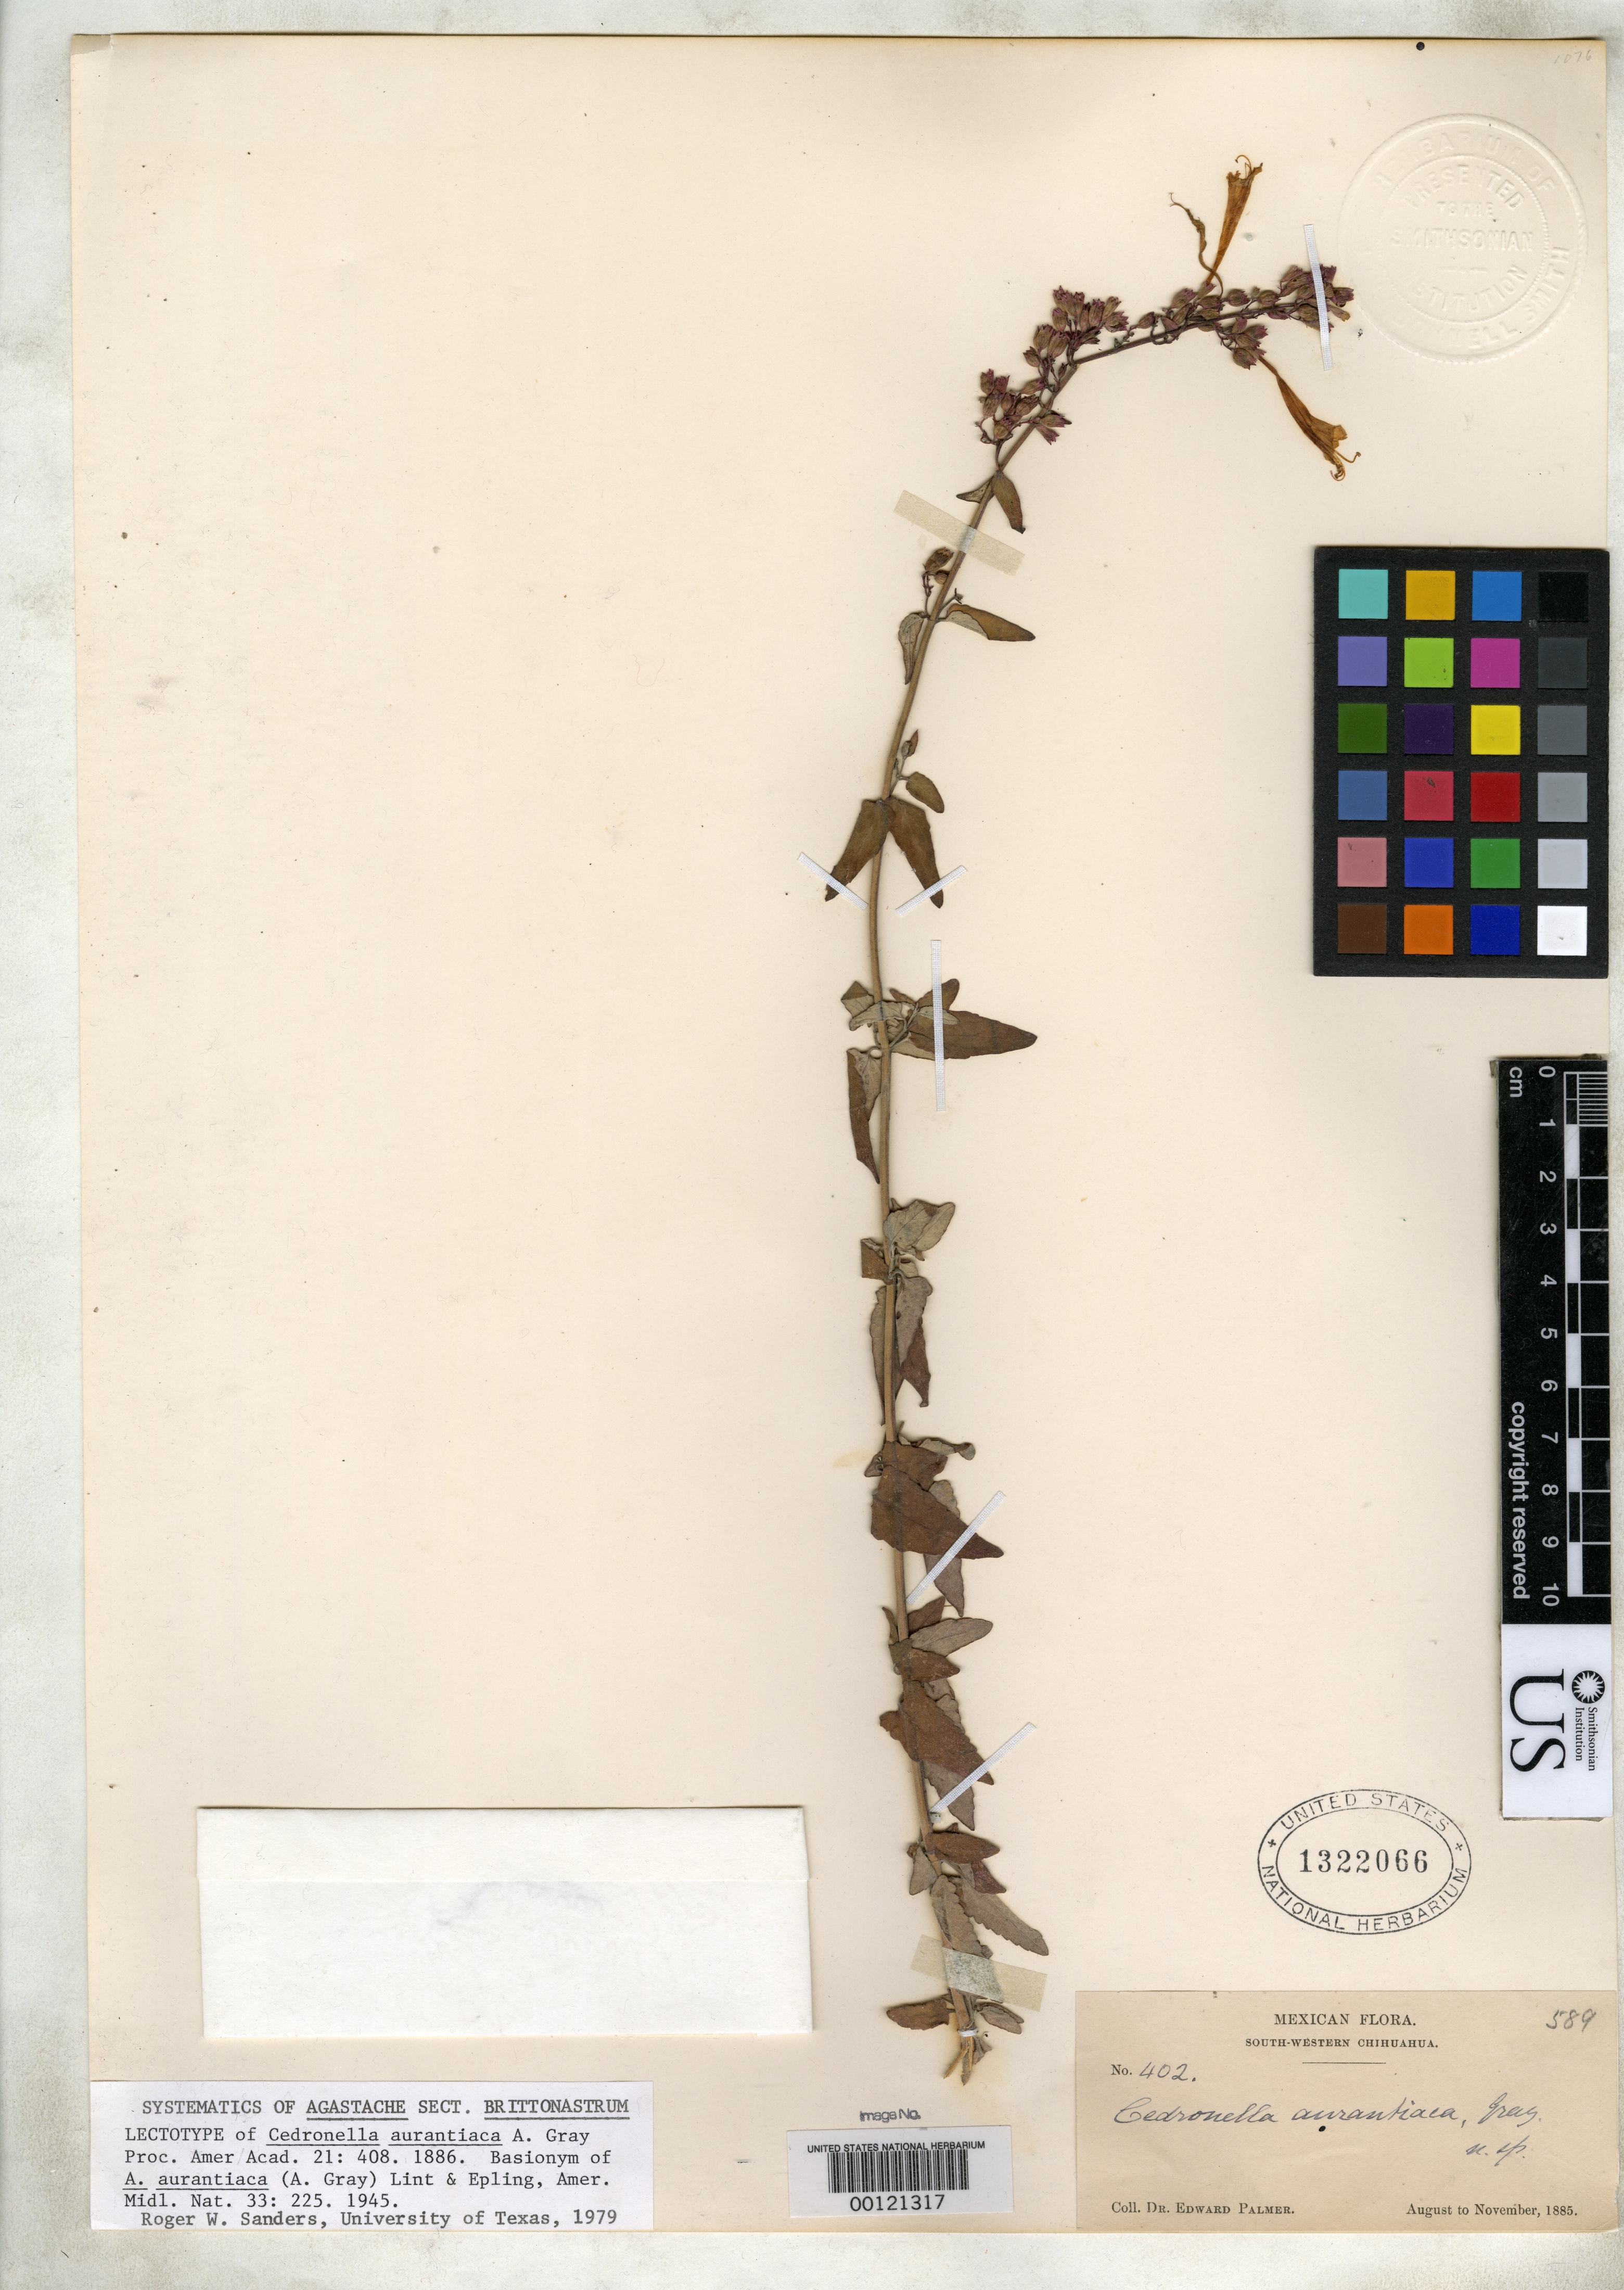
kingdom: Plantae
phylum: Tracheophyta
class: Magnoliopsida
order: Lamiales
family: Lamiaceae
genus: Cedronella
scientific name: Cedronella aurantiaca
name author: A. Gray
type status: Lectotype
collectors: E. Palmer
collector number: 402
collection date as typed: Aug 1885 to -- Nov 1885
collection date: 1885-08/1885-11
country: Mexico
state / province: Chihuahua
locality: South-western Chihuahua.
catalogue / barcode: US 1322066